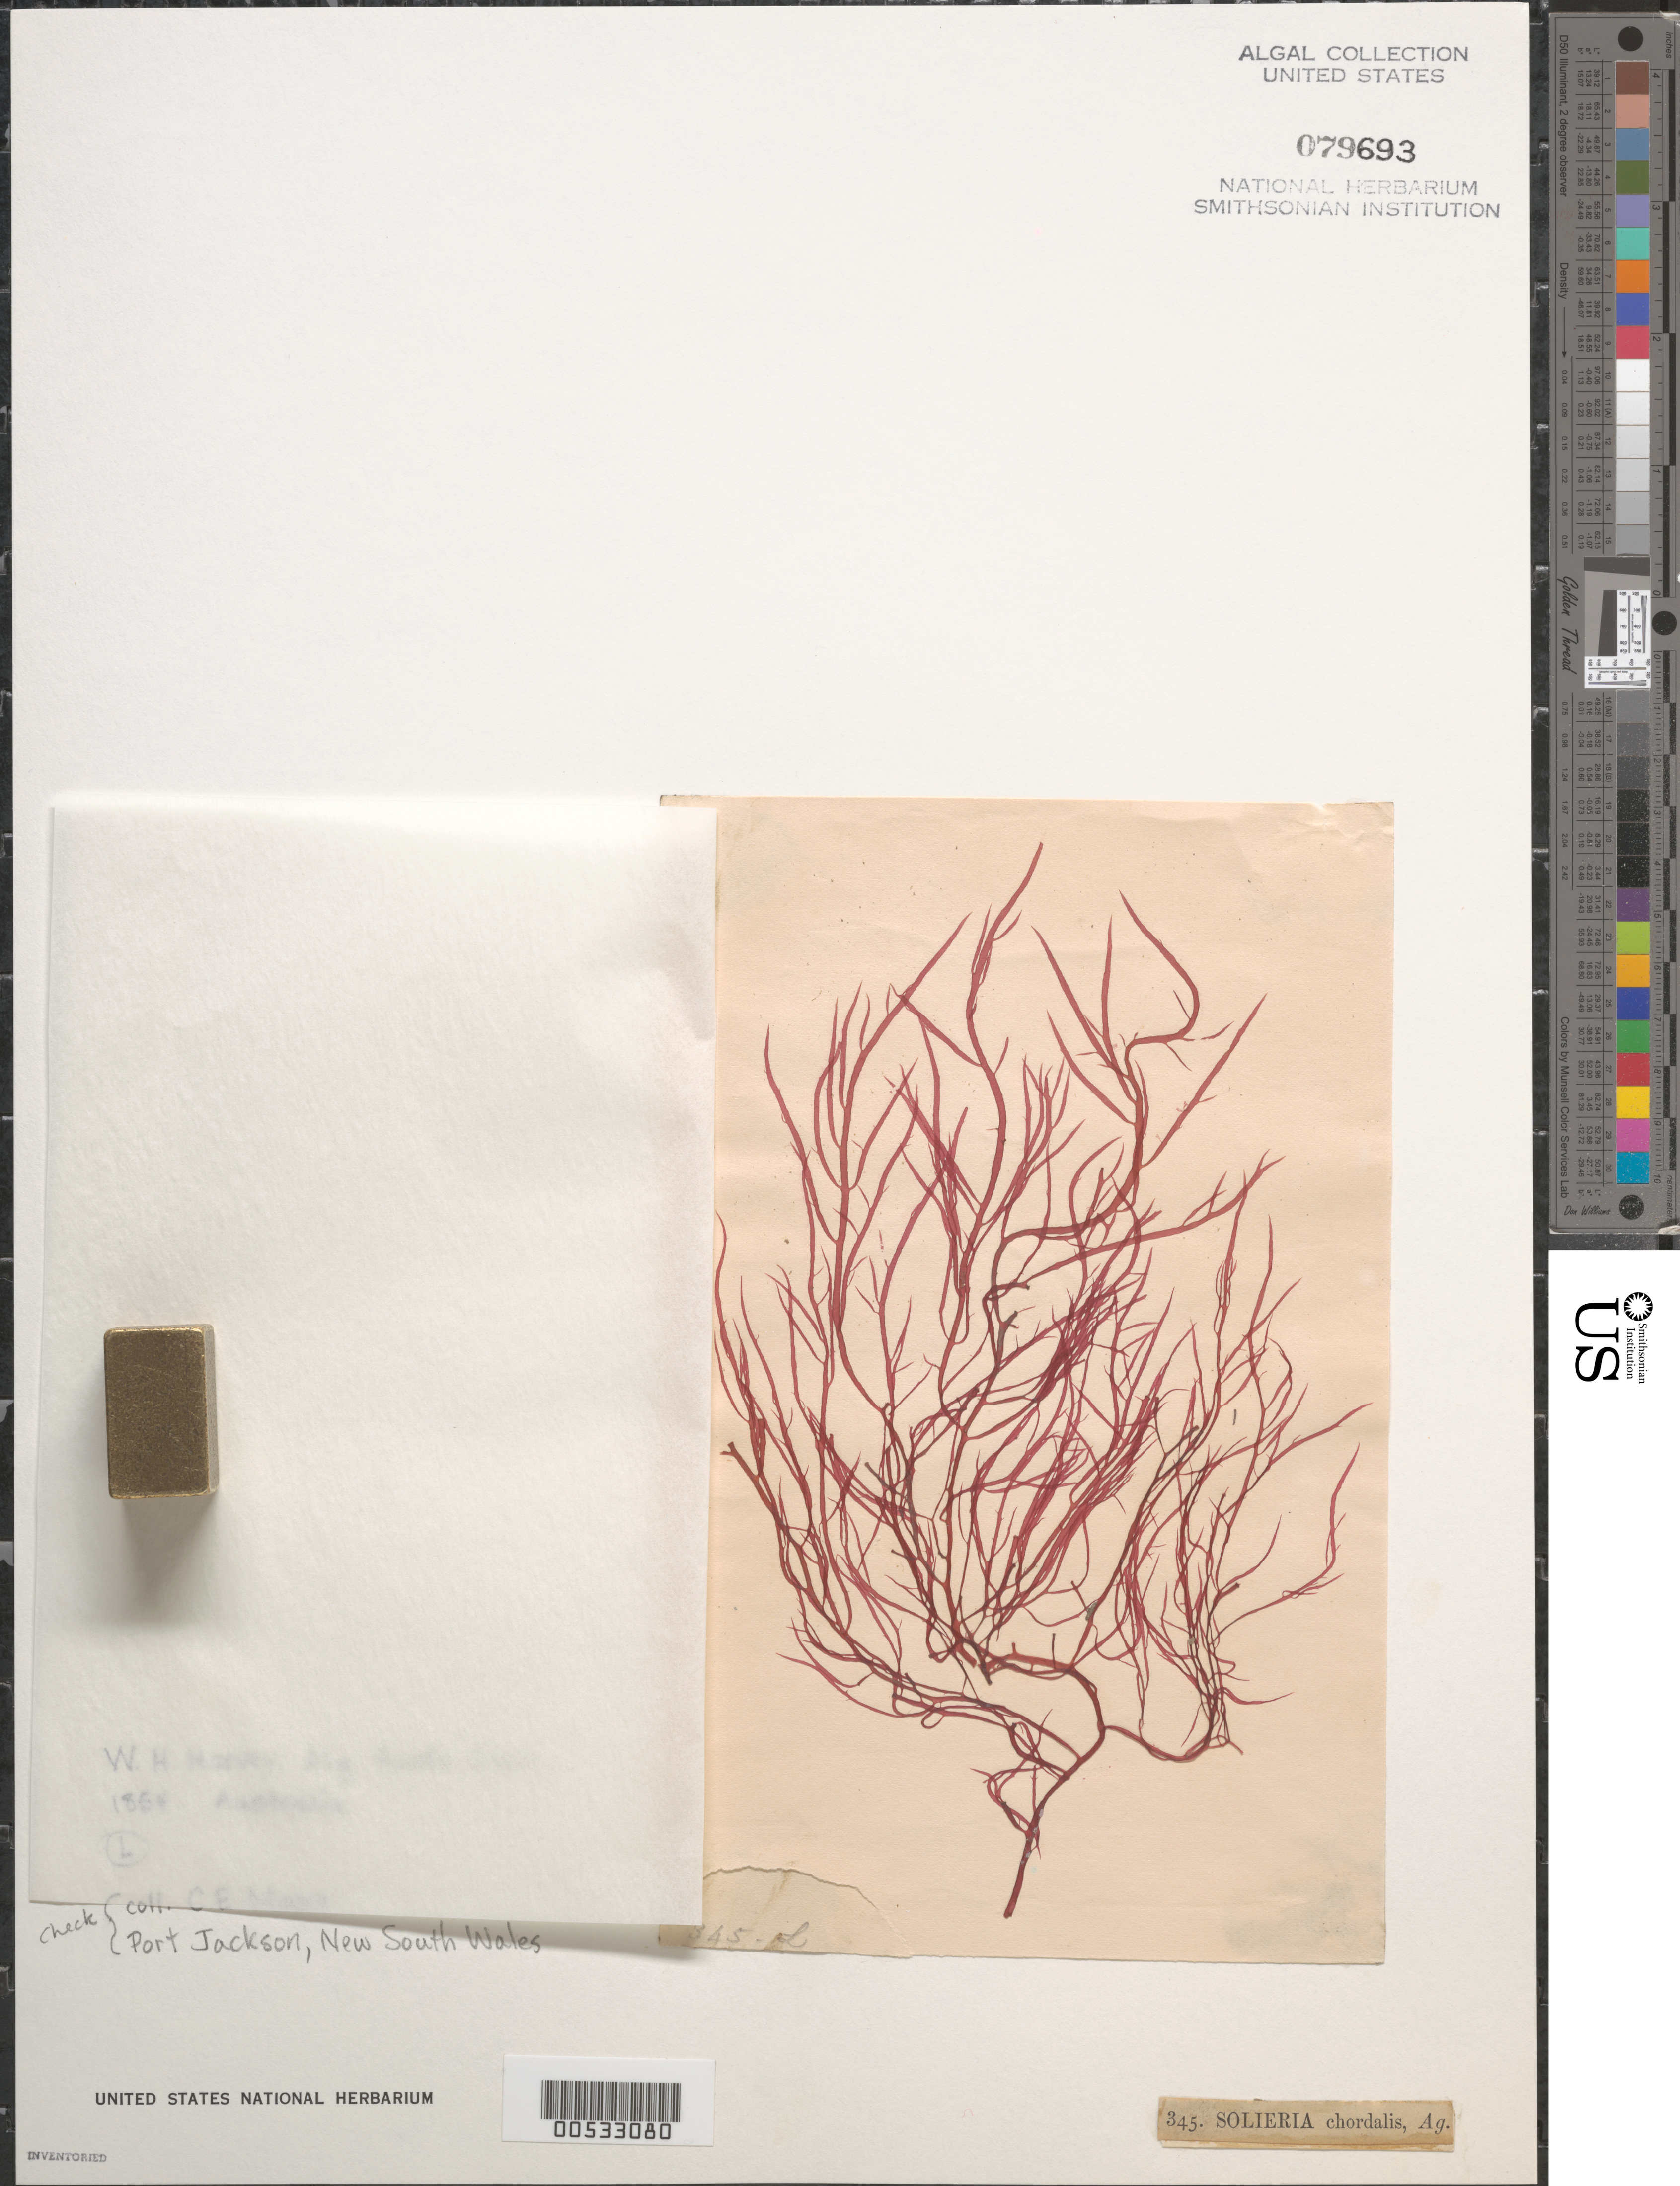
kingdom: Plantae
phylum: Rhodophyta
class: Florideophyceae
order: Gigartinales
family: Solieriaceae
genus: Solieria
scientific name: Solieria chordalis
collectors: C. Moore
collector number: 345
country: Australia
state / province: New South Wales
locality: Port jackson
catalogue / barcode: US 79693